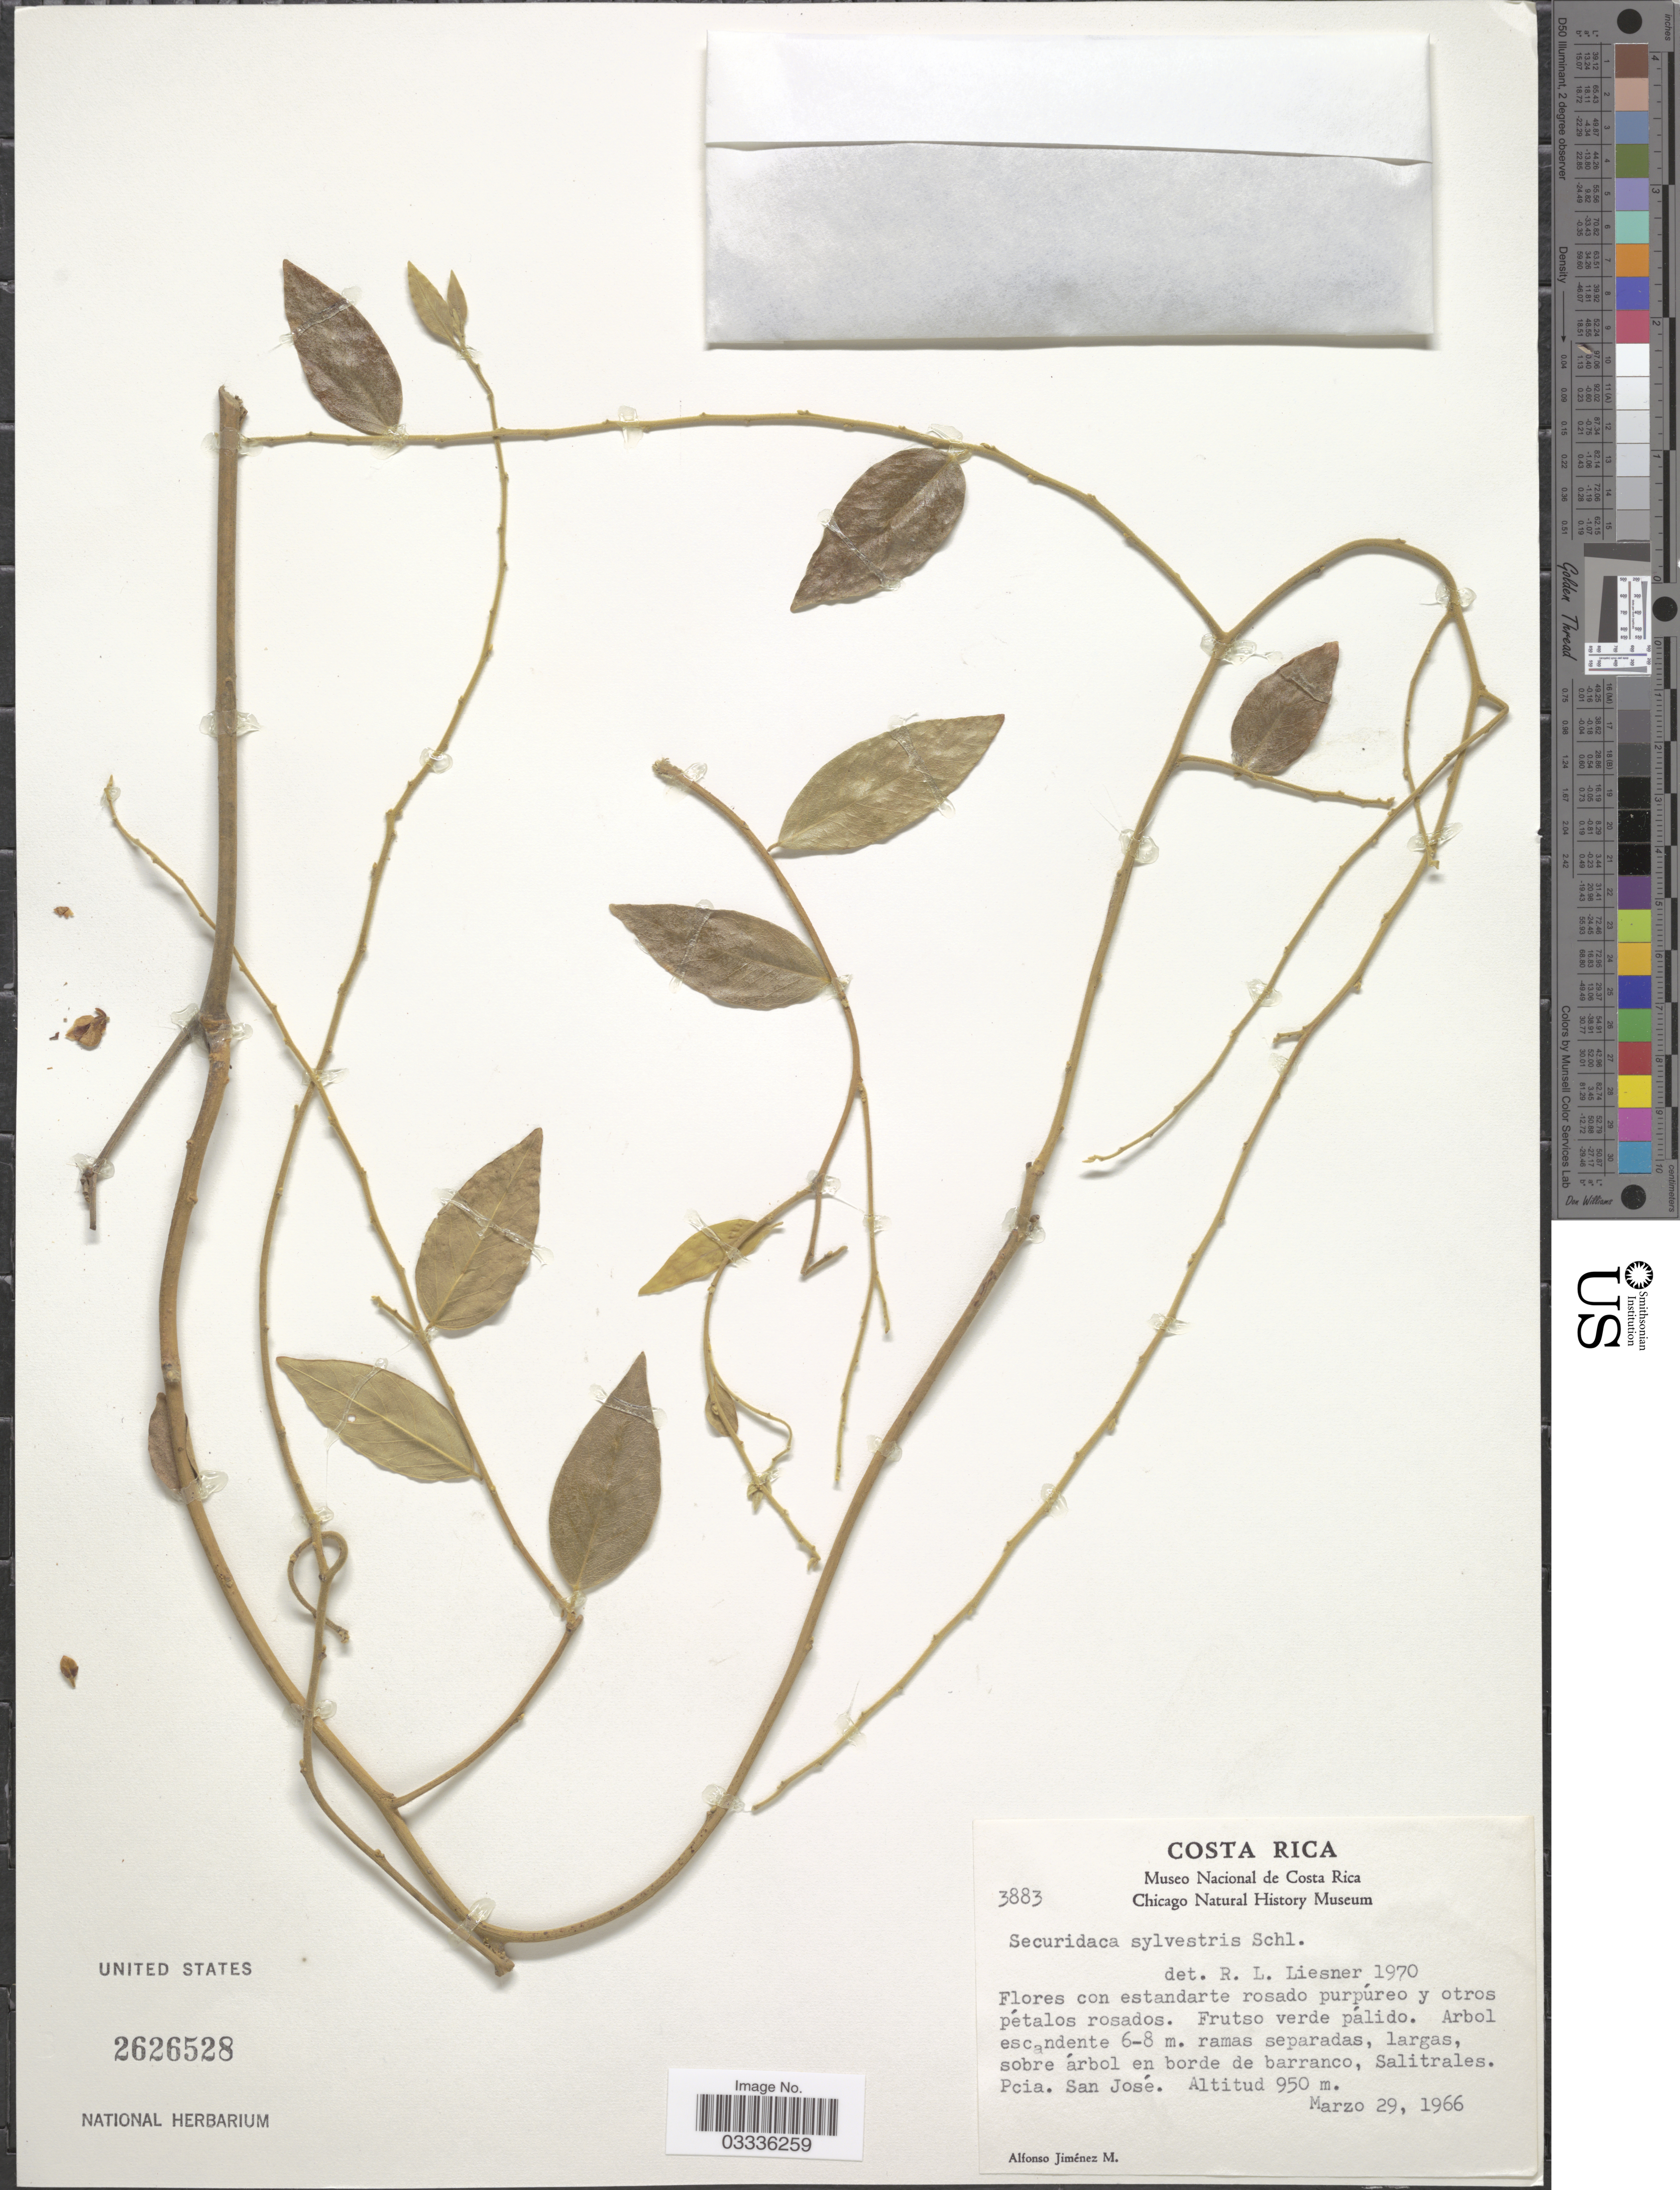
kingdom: Plantae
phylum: Tracheophyta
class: Magnoliopsida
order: Fabales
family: Polygalaceae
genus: Securidaca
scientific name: Securidaca sylvestris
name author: Schltdl.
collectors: A. Jimenez M.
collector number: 3883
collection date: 1966-03-29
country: Costa Rica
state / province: San José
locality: Salitrales.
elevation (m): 950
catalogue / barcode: US 2626528